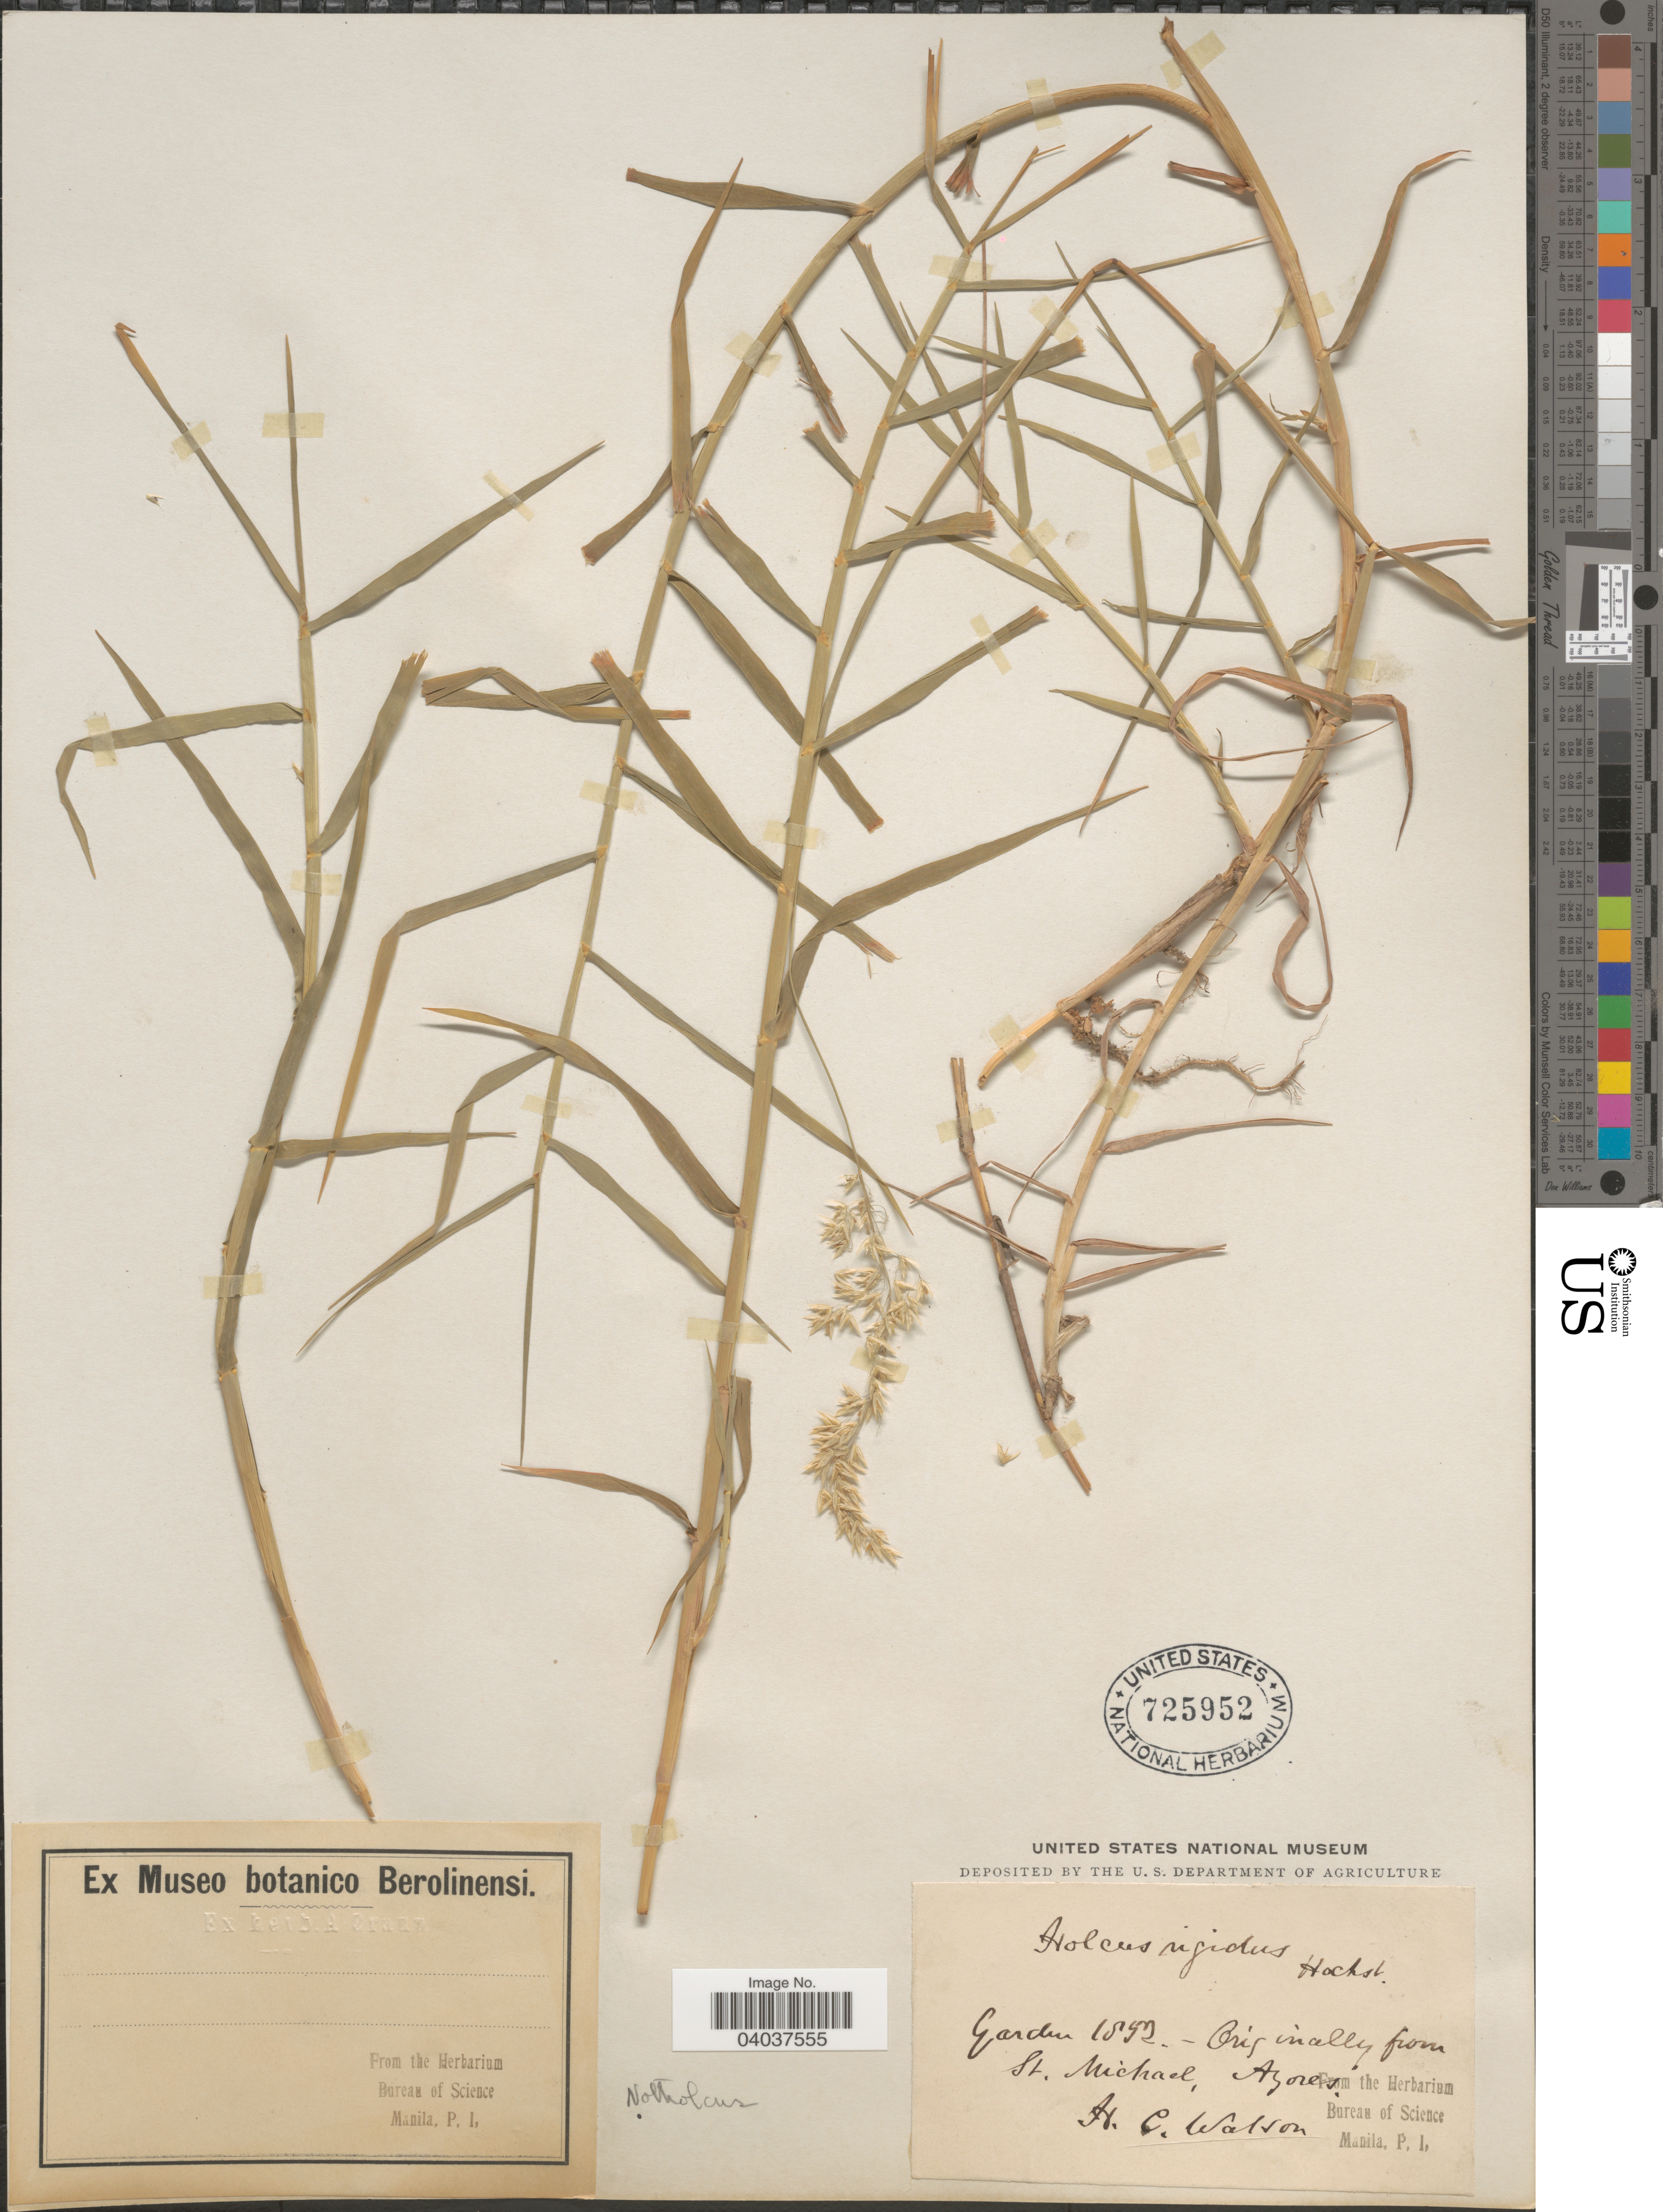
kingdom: Plantae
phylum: Tracheophyta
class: Liliopsida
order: Poales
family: Poaceae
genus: Holcus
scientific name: Holcus rigidus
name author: Hochst.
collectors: C. Watson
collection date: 1892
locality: Garden.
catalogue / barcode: US 725952